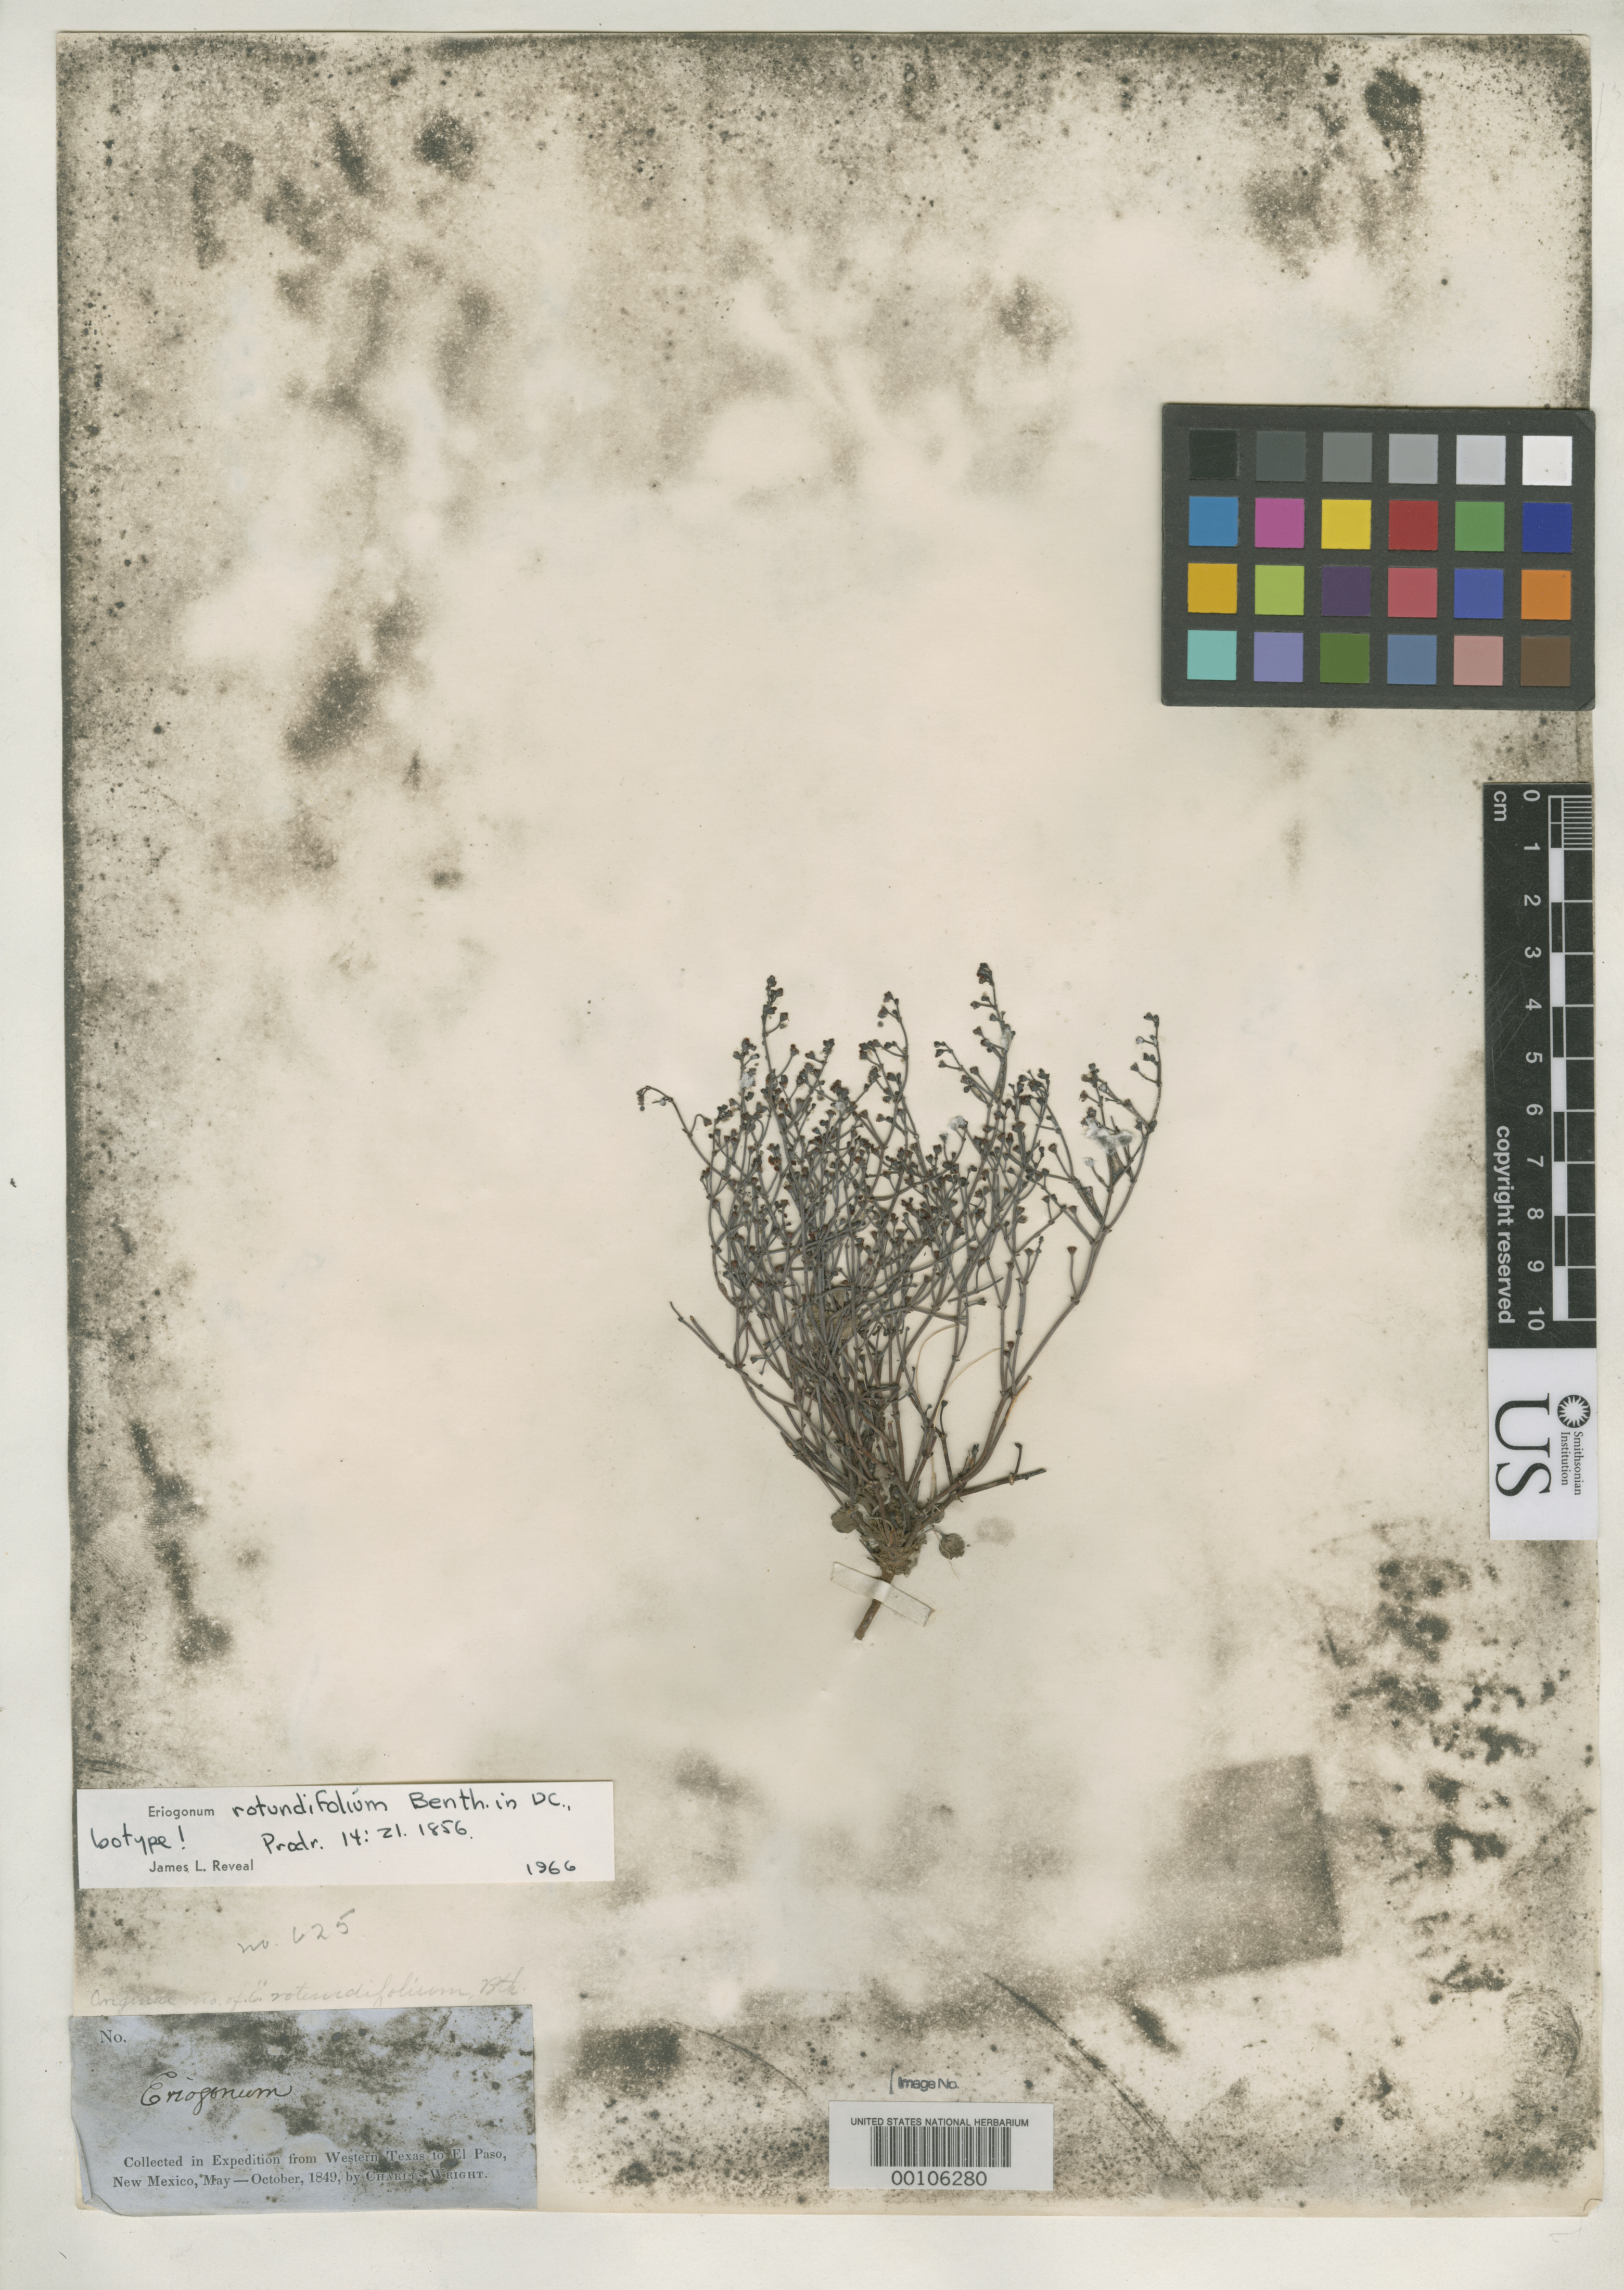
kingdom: Plantae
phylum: Tracheophyta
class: Magnoliopsida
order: Caryophyllales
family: Polygonaceae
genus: Eriogonum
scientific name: Eriogonum rotundifolium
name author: Benth. in DC.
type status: Isotype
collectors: C. Wright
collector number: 625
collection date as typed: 1849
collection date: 1849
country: United States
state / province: New Mexico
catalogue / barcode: US 62450